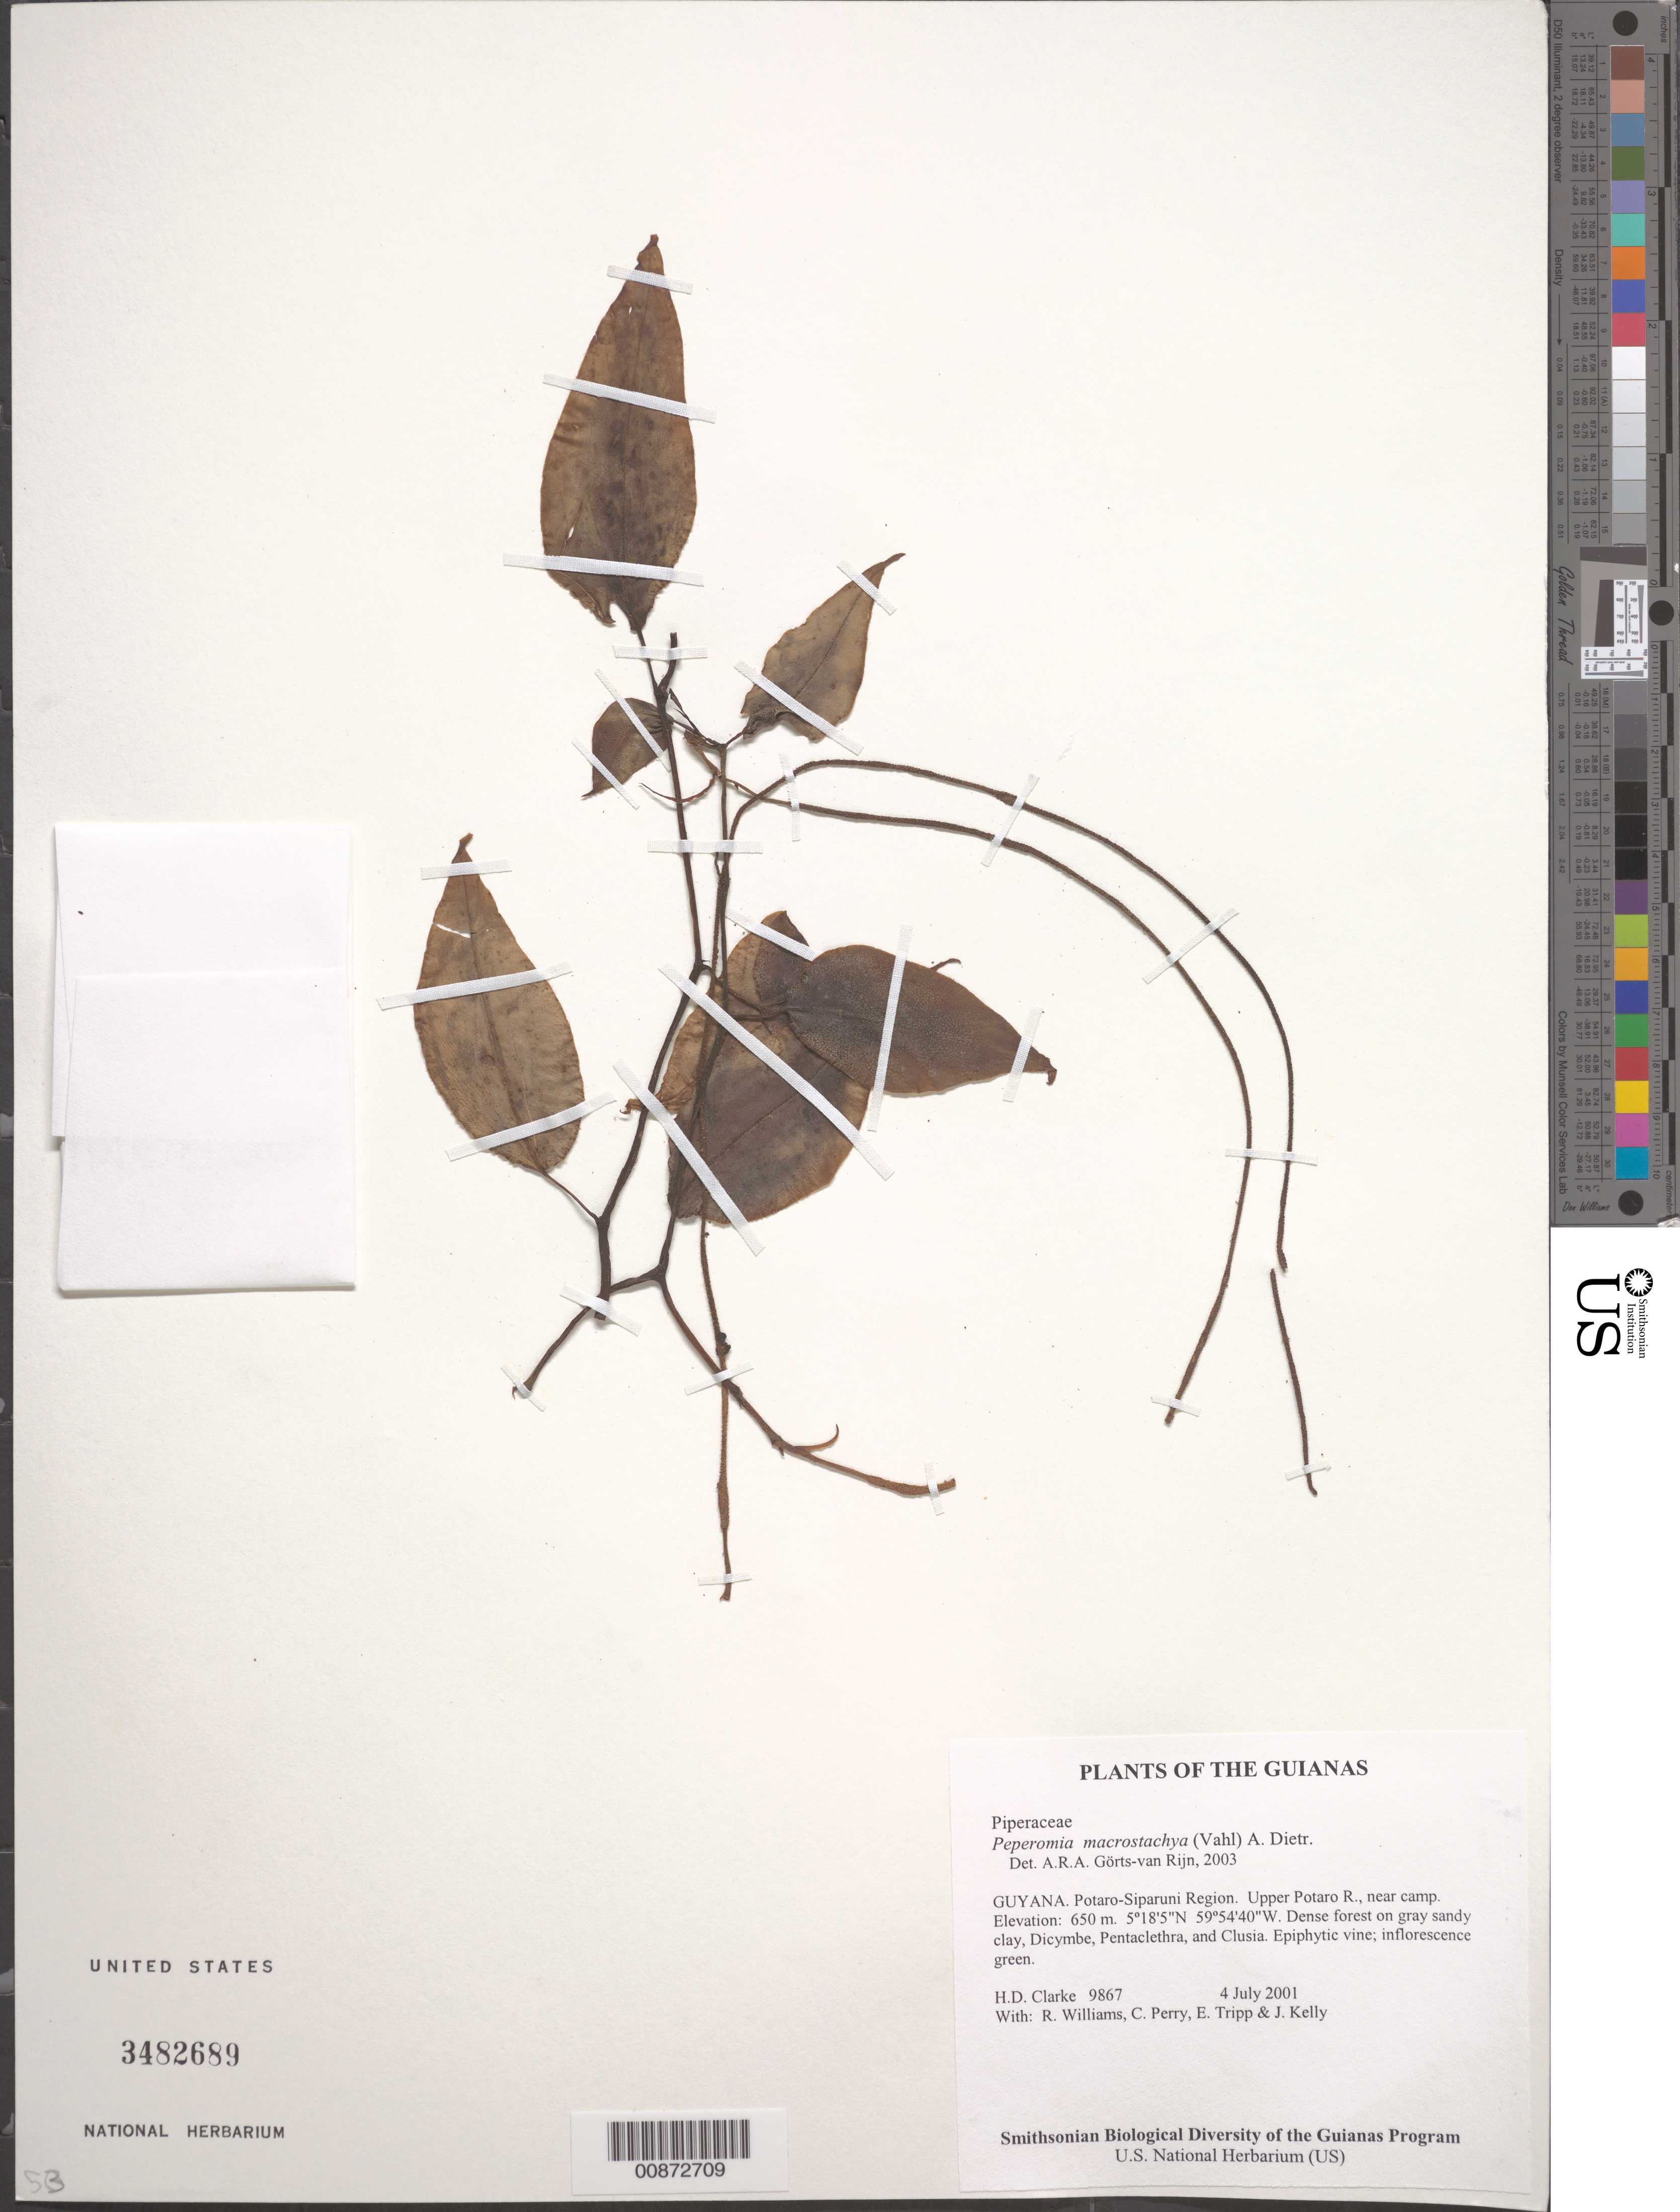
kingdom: Plantae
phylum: Tracheophyta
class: Magnoliopsida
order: Piperales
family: Piperaceae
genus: Peperomia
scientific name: Peperomia macrostachya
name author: (Vahl) A. Dietr.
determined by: Görts-van Rijn, A. R. A.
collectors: H. D. Clarke, R. Williams, C. Perry, E. Tripp & J. Kelly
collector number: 9867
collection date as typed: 4 July 2001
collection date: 2001-07-04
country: Guyana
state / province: Potaro-Siparuni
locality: Upper Potaro R., near camp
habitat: Dense forest on gray sandy clay, Dicymbe, Pentaclethra, and Clusia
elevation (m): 650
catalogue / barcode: US 3482689